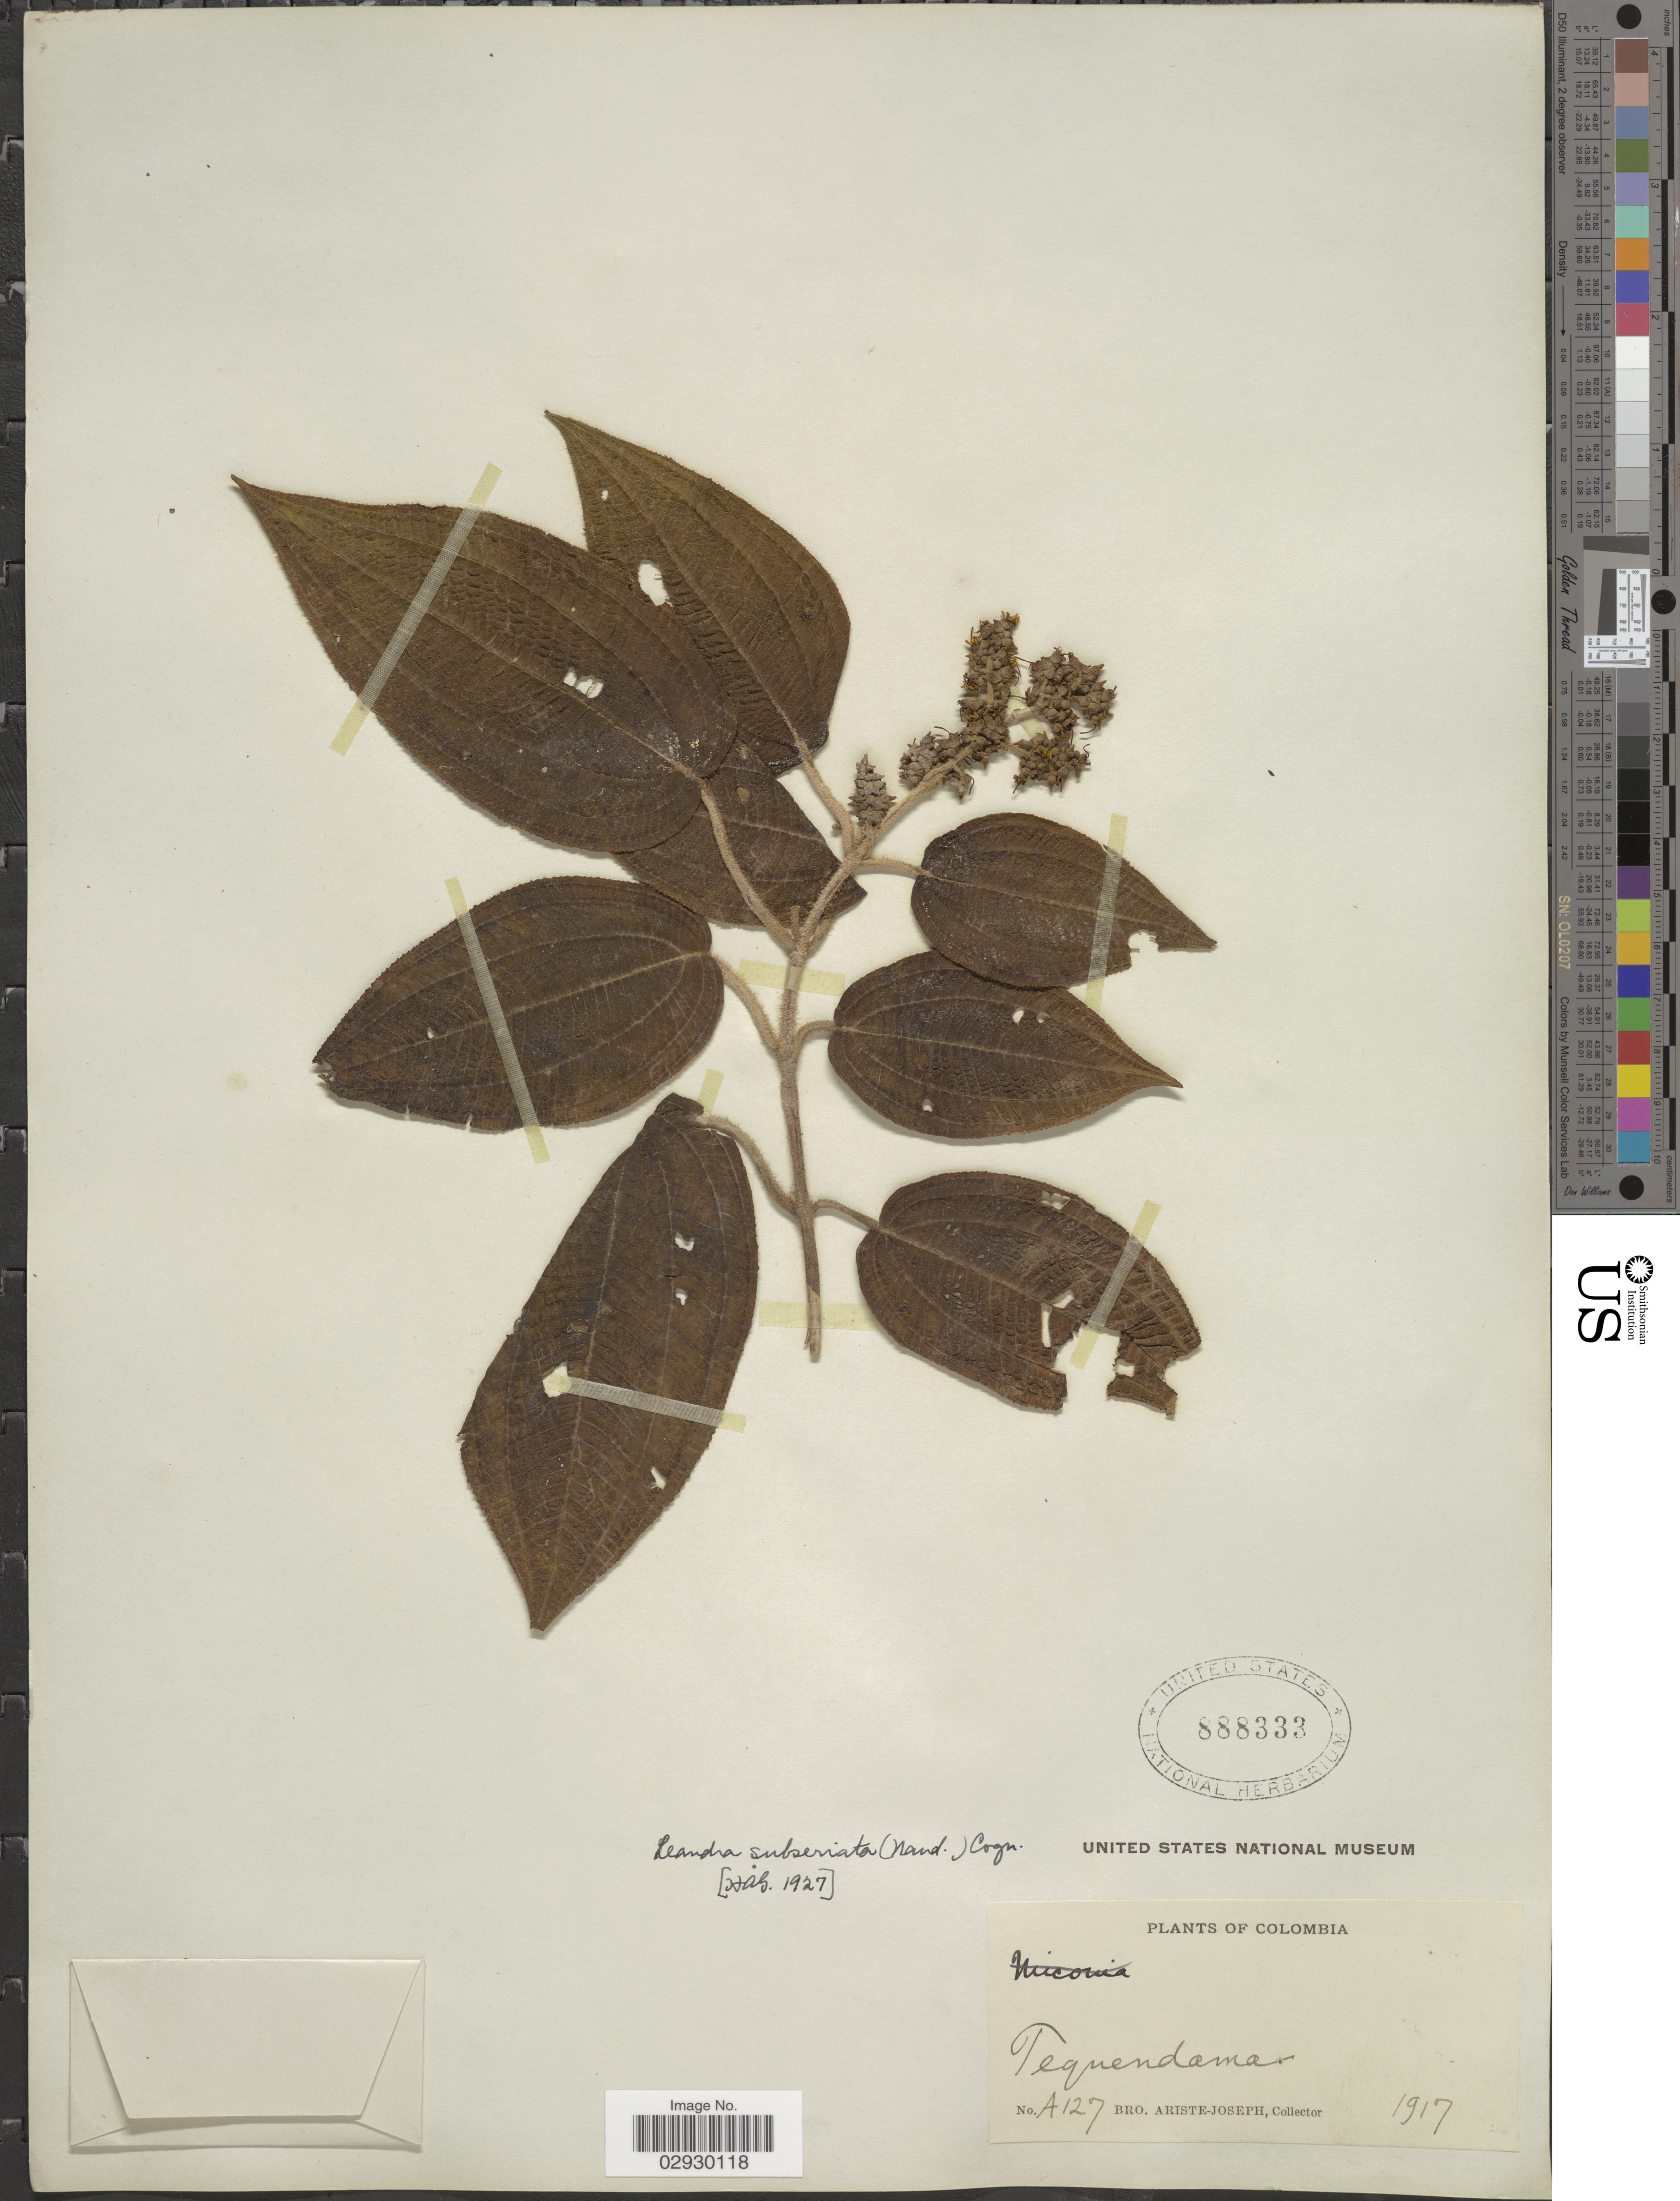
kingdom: Plantae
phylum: Tracheophyta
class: Magnoliopsida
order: Myrtales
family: Melastomataceae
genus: Leandra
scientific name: Leandra subseriata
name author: (Naudin) Cogn.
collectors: Bro. Ariste-Joseph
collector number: A127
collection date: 1917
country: Colombia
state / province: Cundinamarca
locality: Tequendama.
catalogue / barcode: US 888333